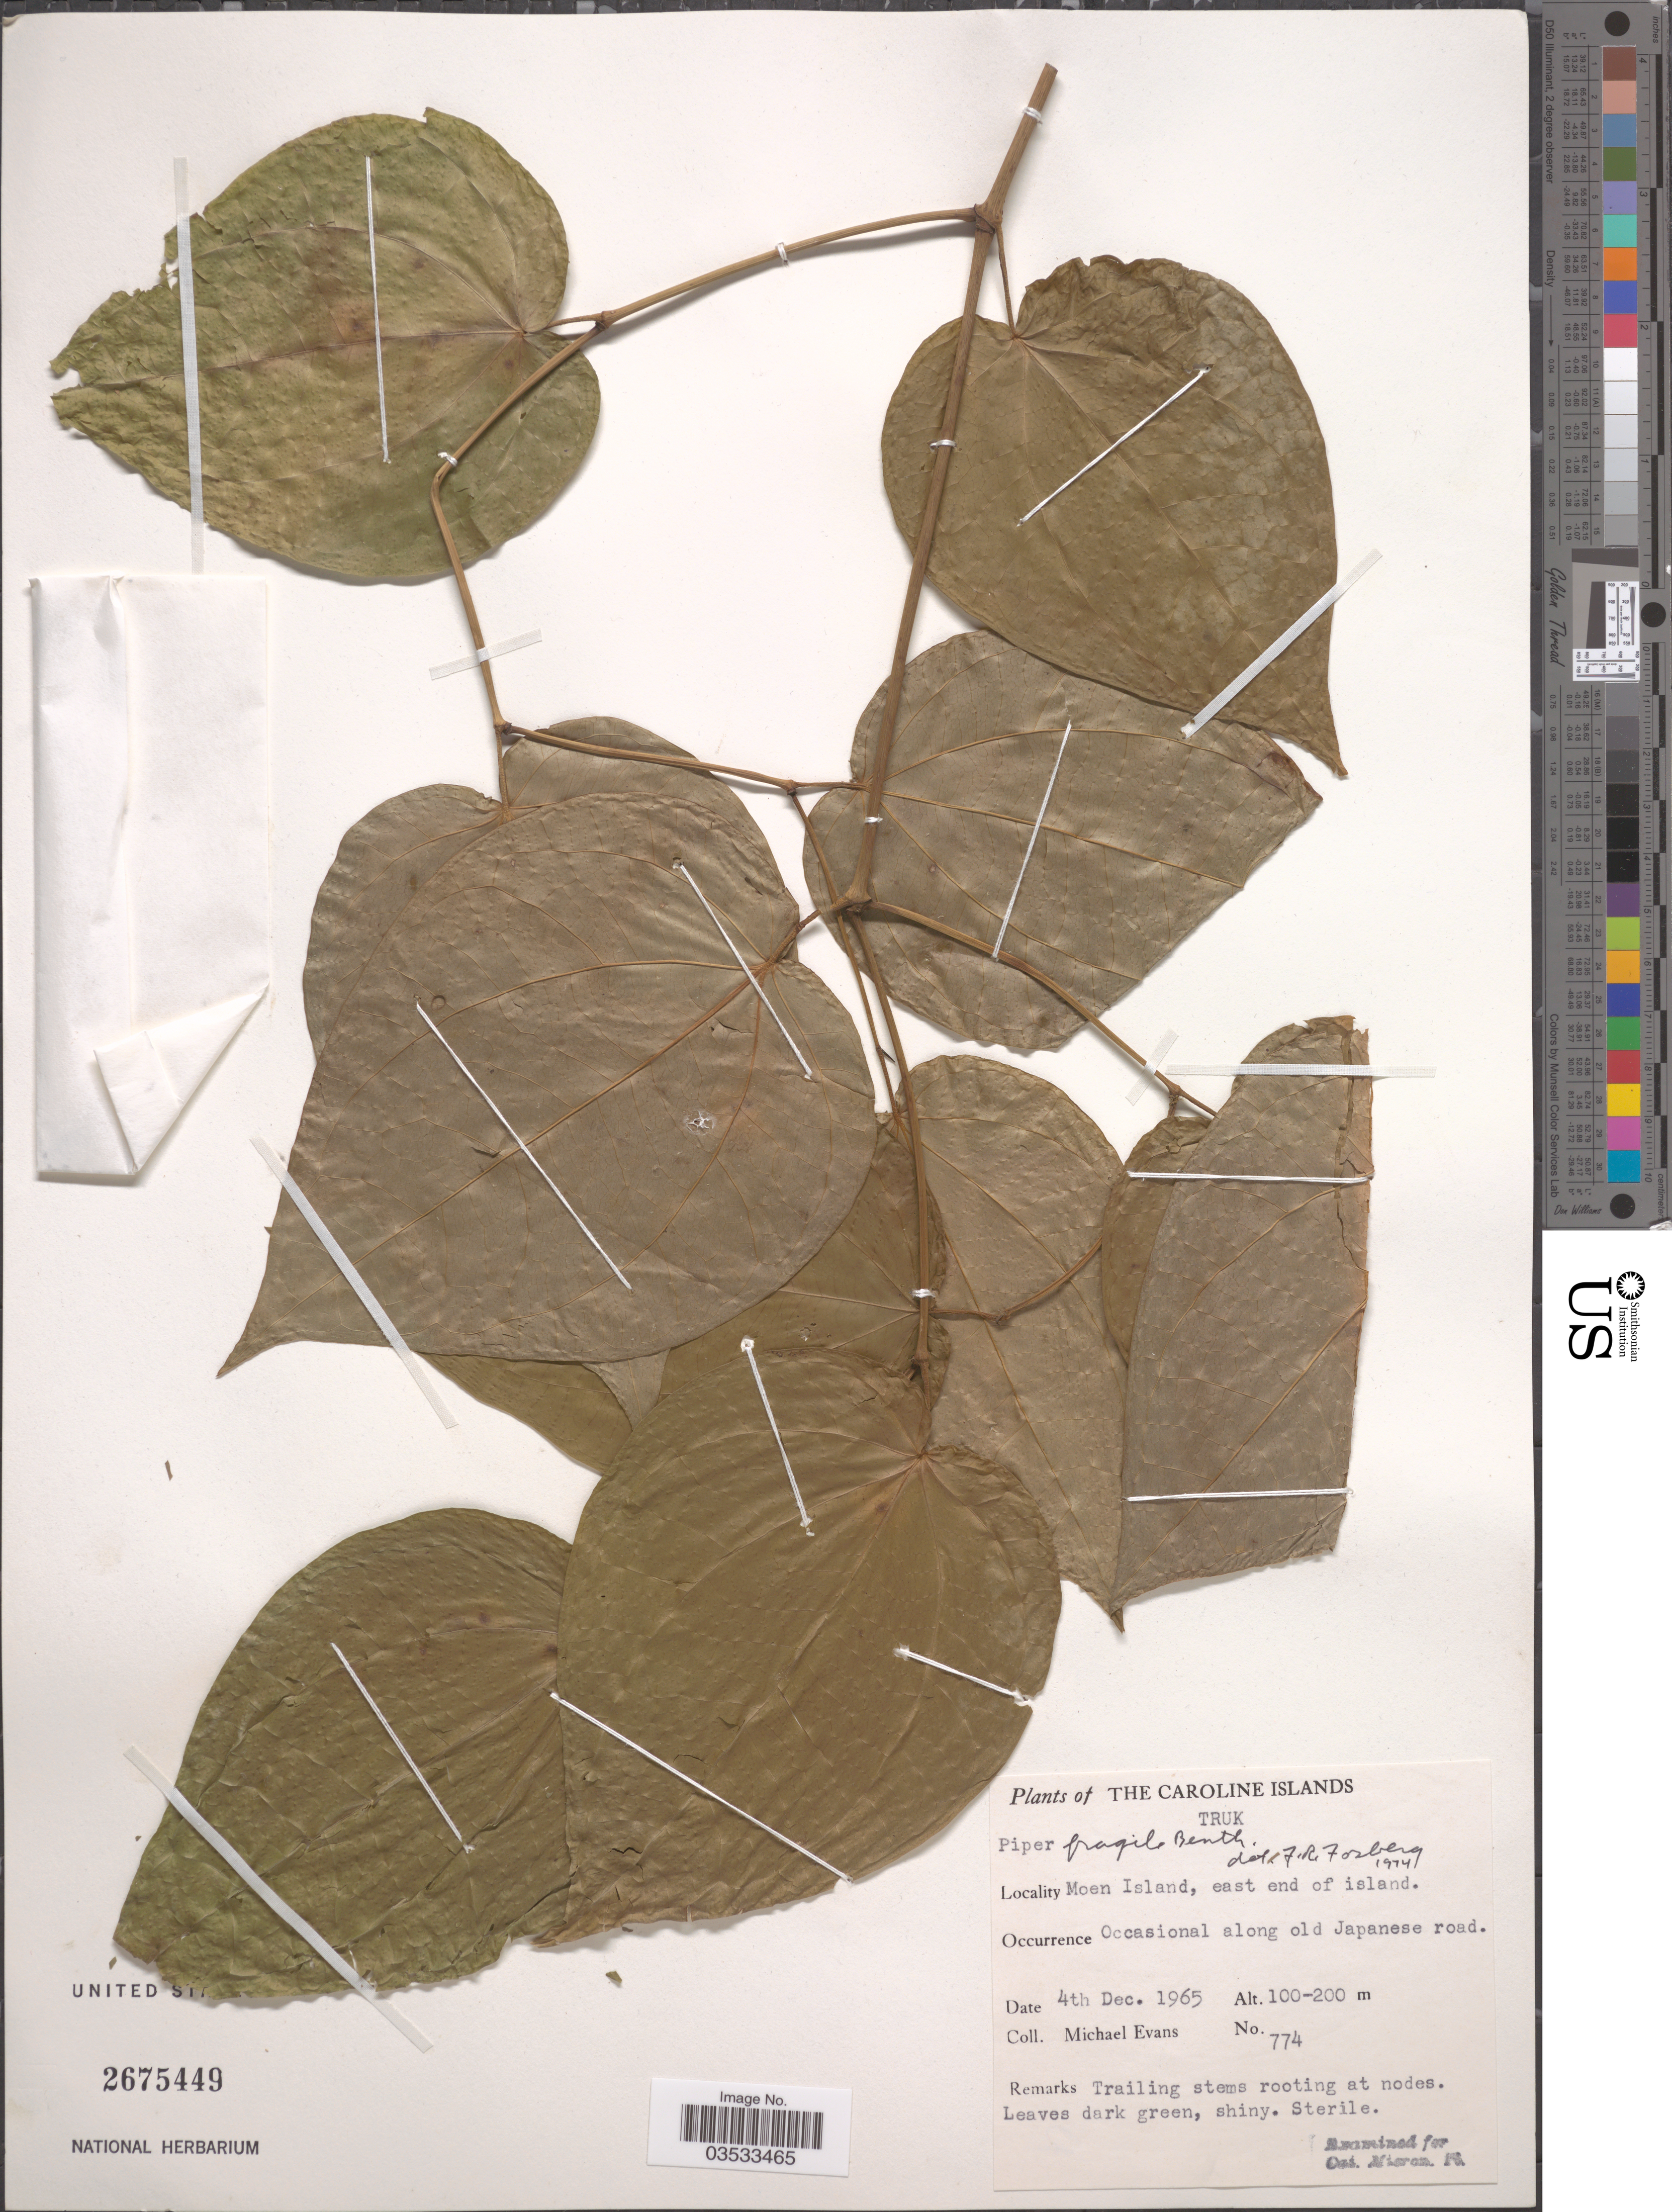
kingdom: Plantae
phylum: Tracheophyta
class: Magnoliopsida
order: Piperales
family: Piperaceae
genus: Piper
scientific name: Piper fragile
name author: Benth.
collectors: M. Evans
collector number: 774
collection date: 1965-12-04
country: Micronesia, Federated States of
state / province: Truk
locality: The Caroline Islands. Moen Island, east end of island. Along old Japanese road.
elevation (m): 100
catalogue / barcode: US 2675449